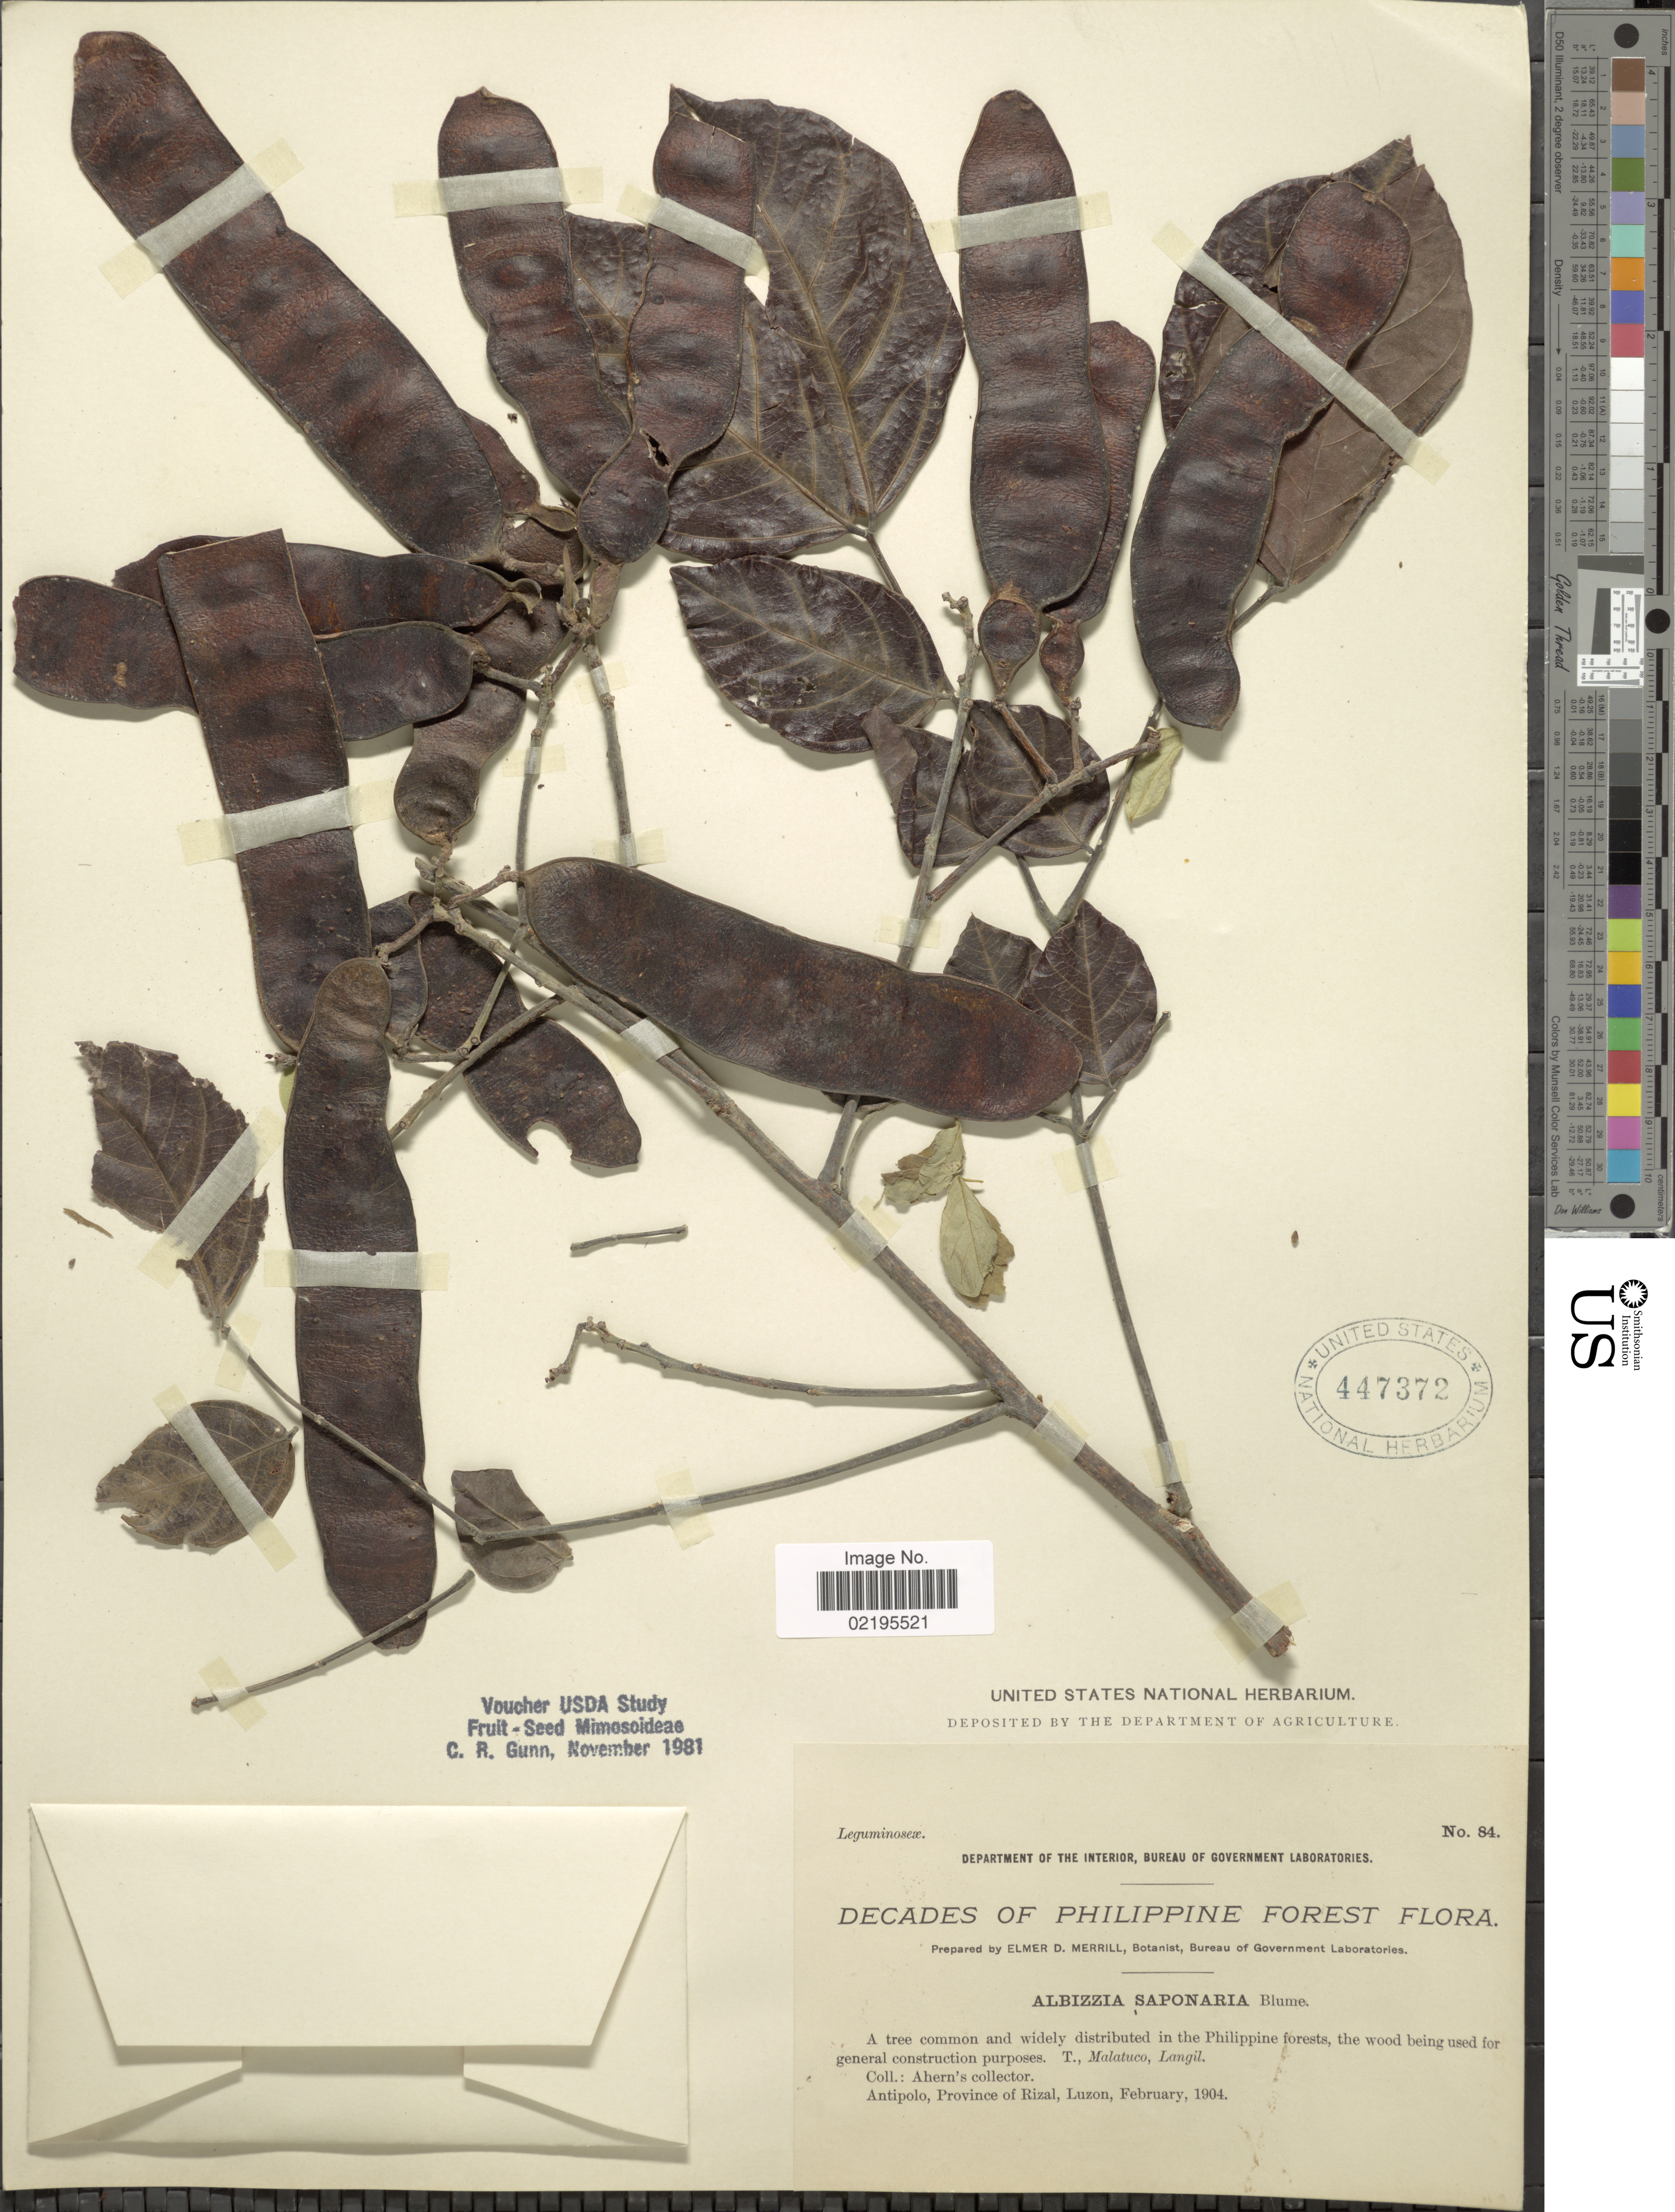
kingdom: Plantae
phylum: Tracheophyta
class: Magnoliopsida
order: Fabales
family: Fabaceae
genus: Albizia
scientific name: Albizia saponaria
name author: (Lour.) Blume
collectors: Ahern's collector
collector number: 84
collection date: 1904-02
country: Philippines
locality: Antipolo, Province of Rizal, Luzon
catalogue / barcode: US 447372